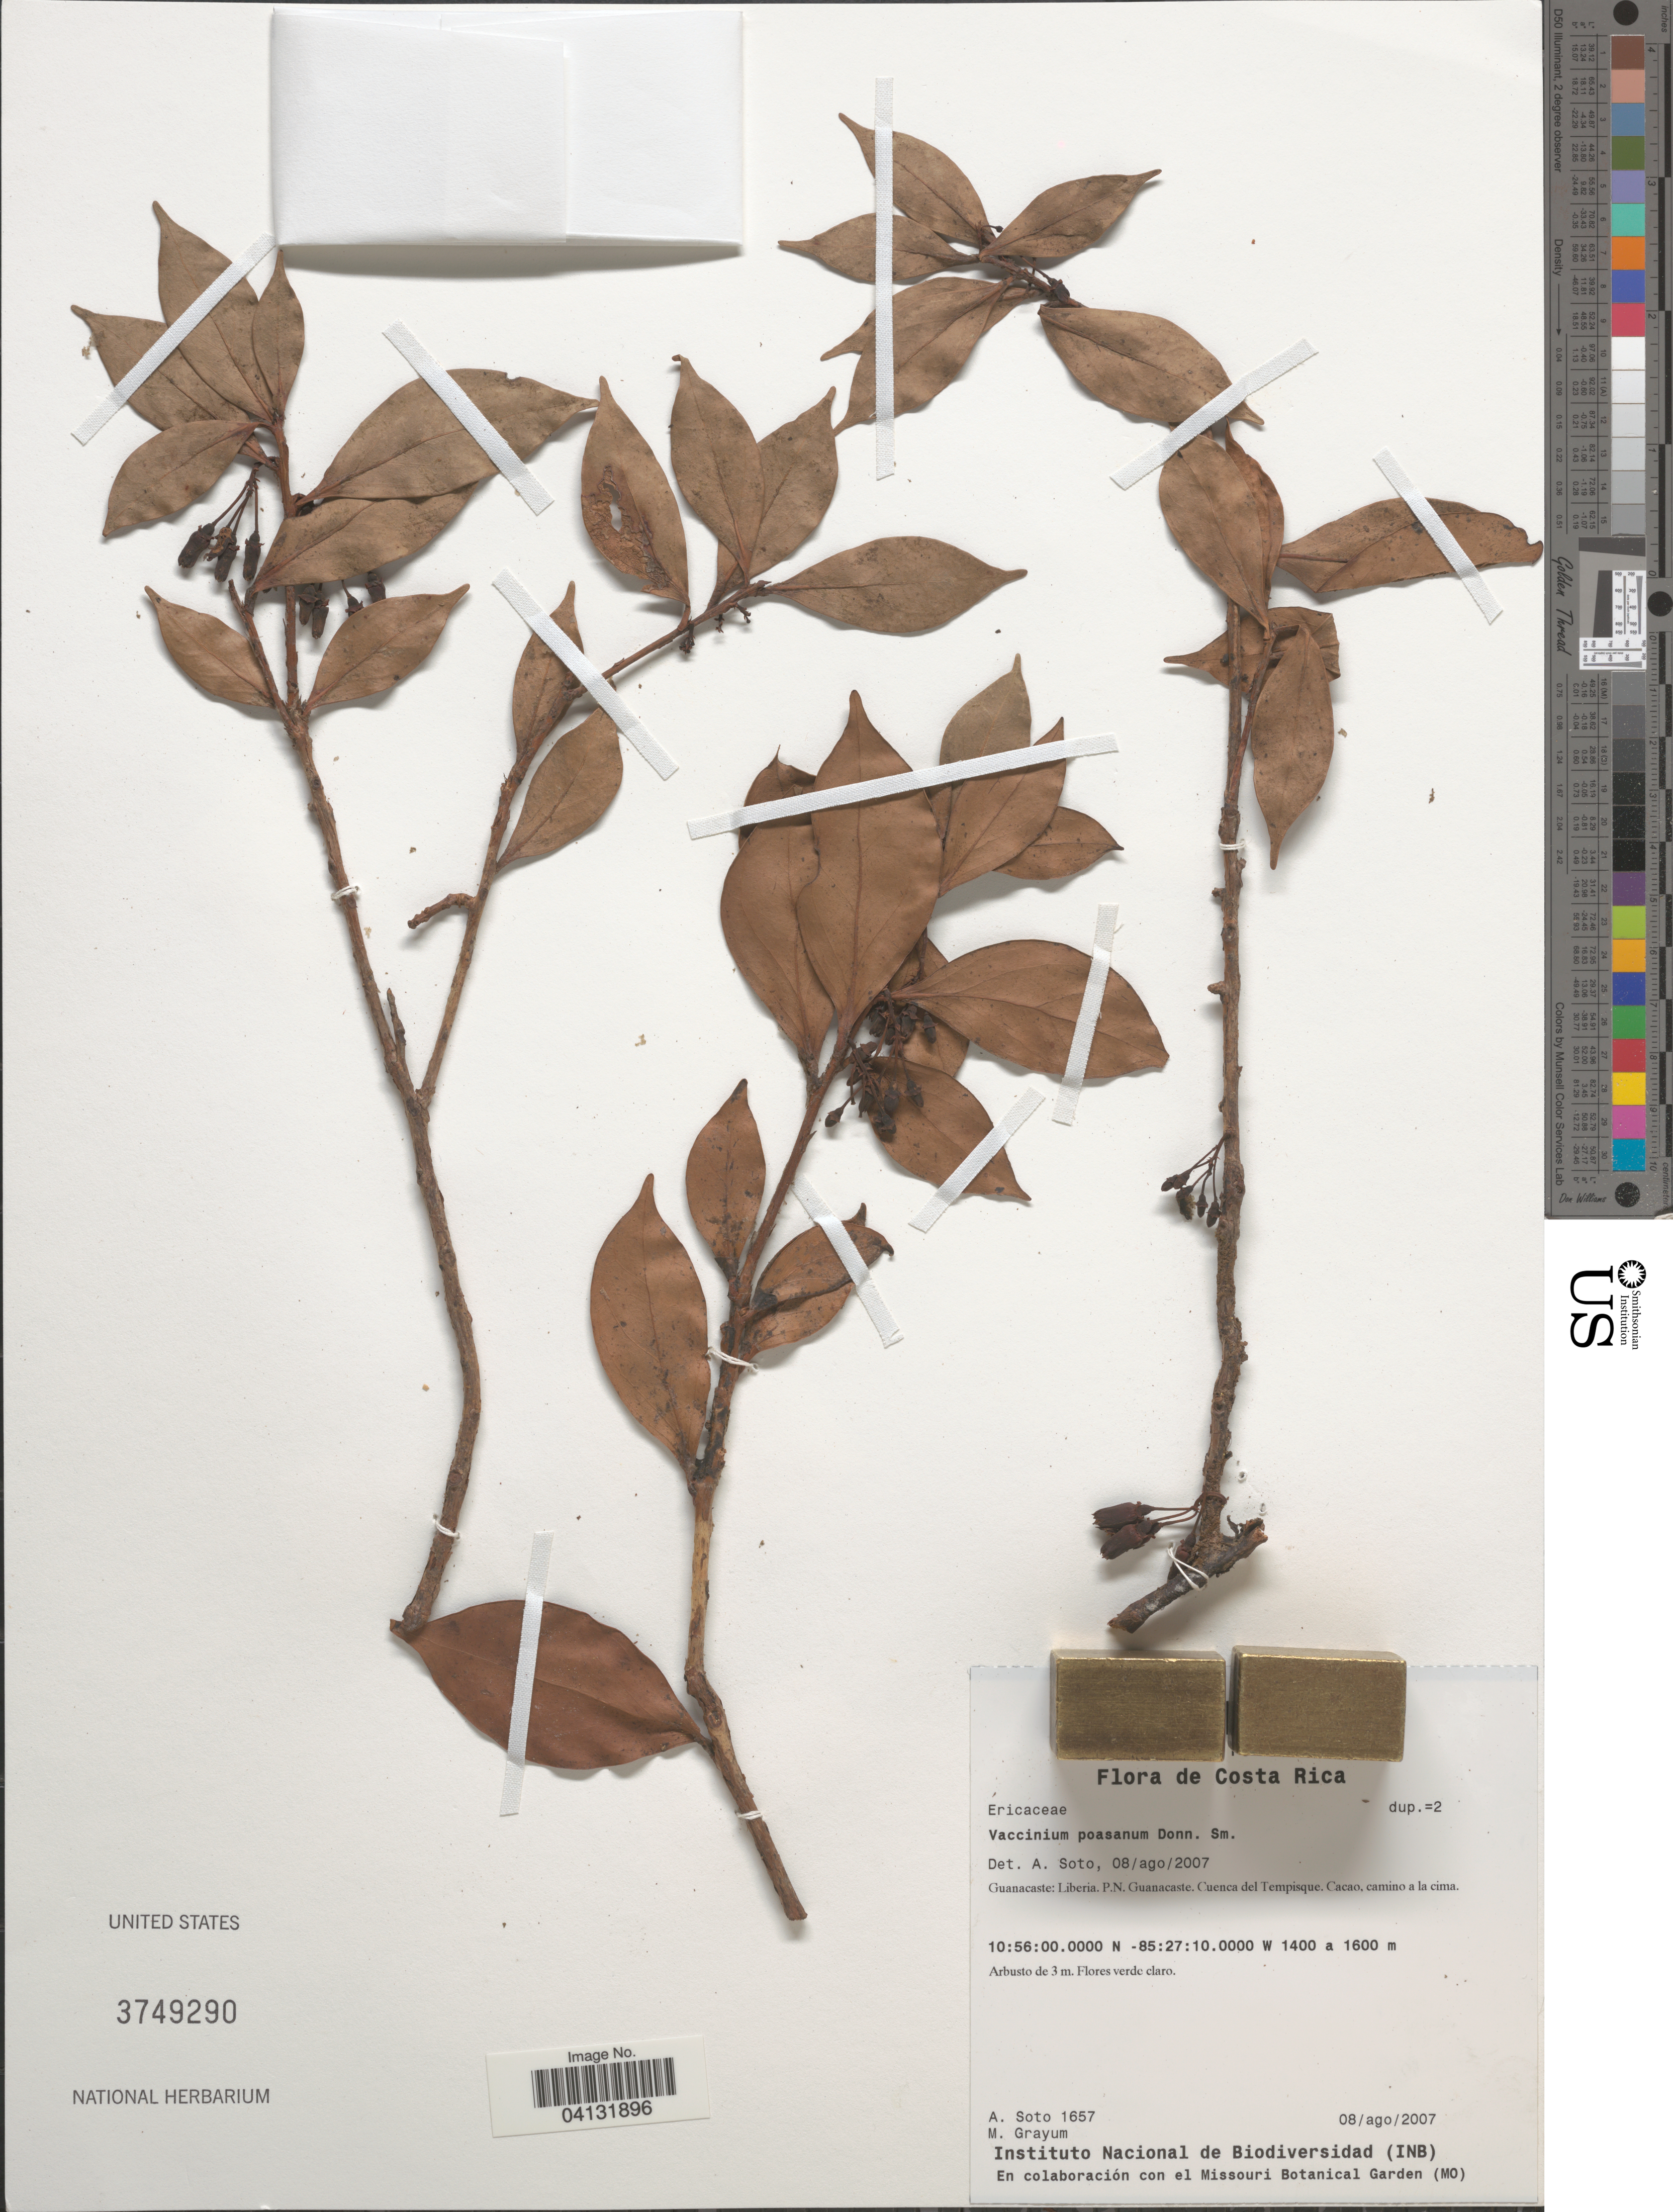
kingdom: Plantae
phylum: Tracheophyta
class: Magnoliopsida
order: Ericales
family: Ericaceae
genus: Vaccinium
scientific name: Vaccinium poasanum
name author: Donn. Sm.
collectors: A. Soto & M. H. Grayum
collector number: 1657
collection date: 2007-08-08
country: Costa Rica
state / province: Guanacaste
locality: Liberia. P.N. Guanacaste. Cuenca del Tempisque. Cacao, camino a la cima.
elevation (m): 1400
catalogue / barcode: US 3749290